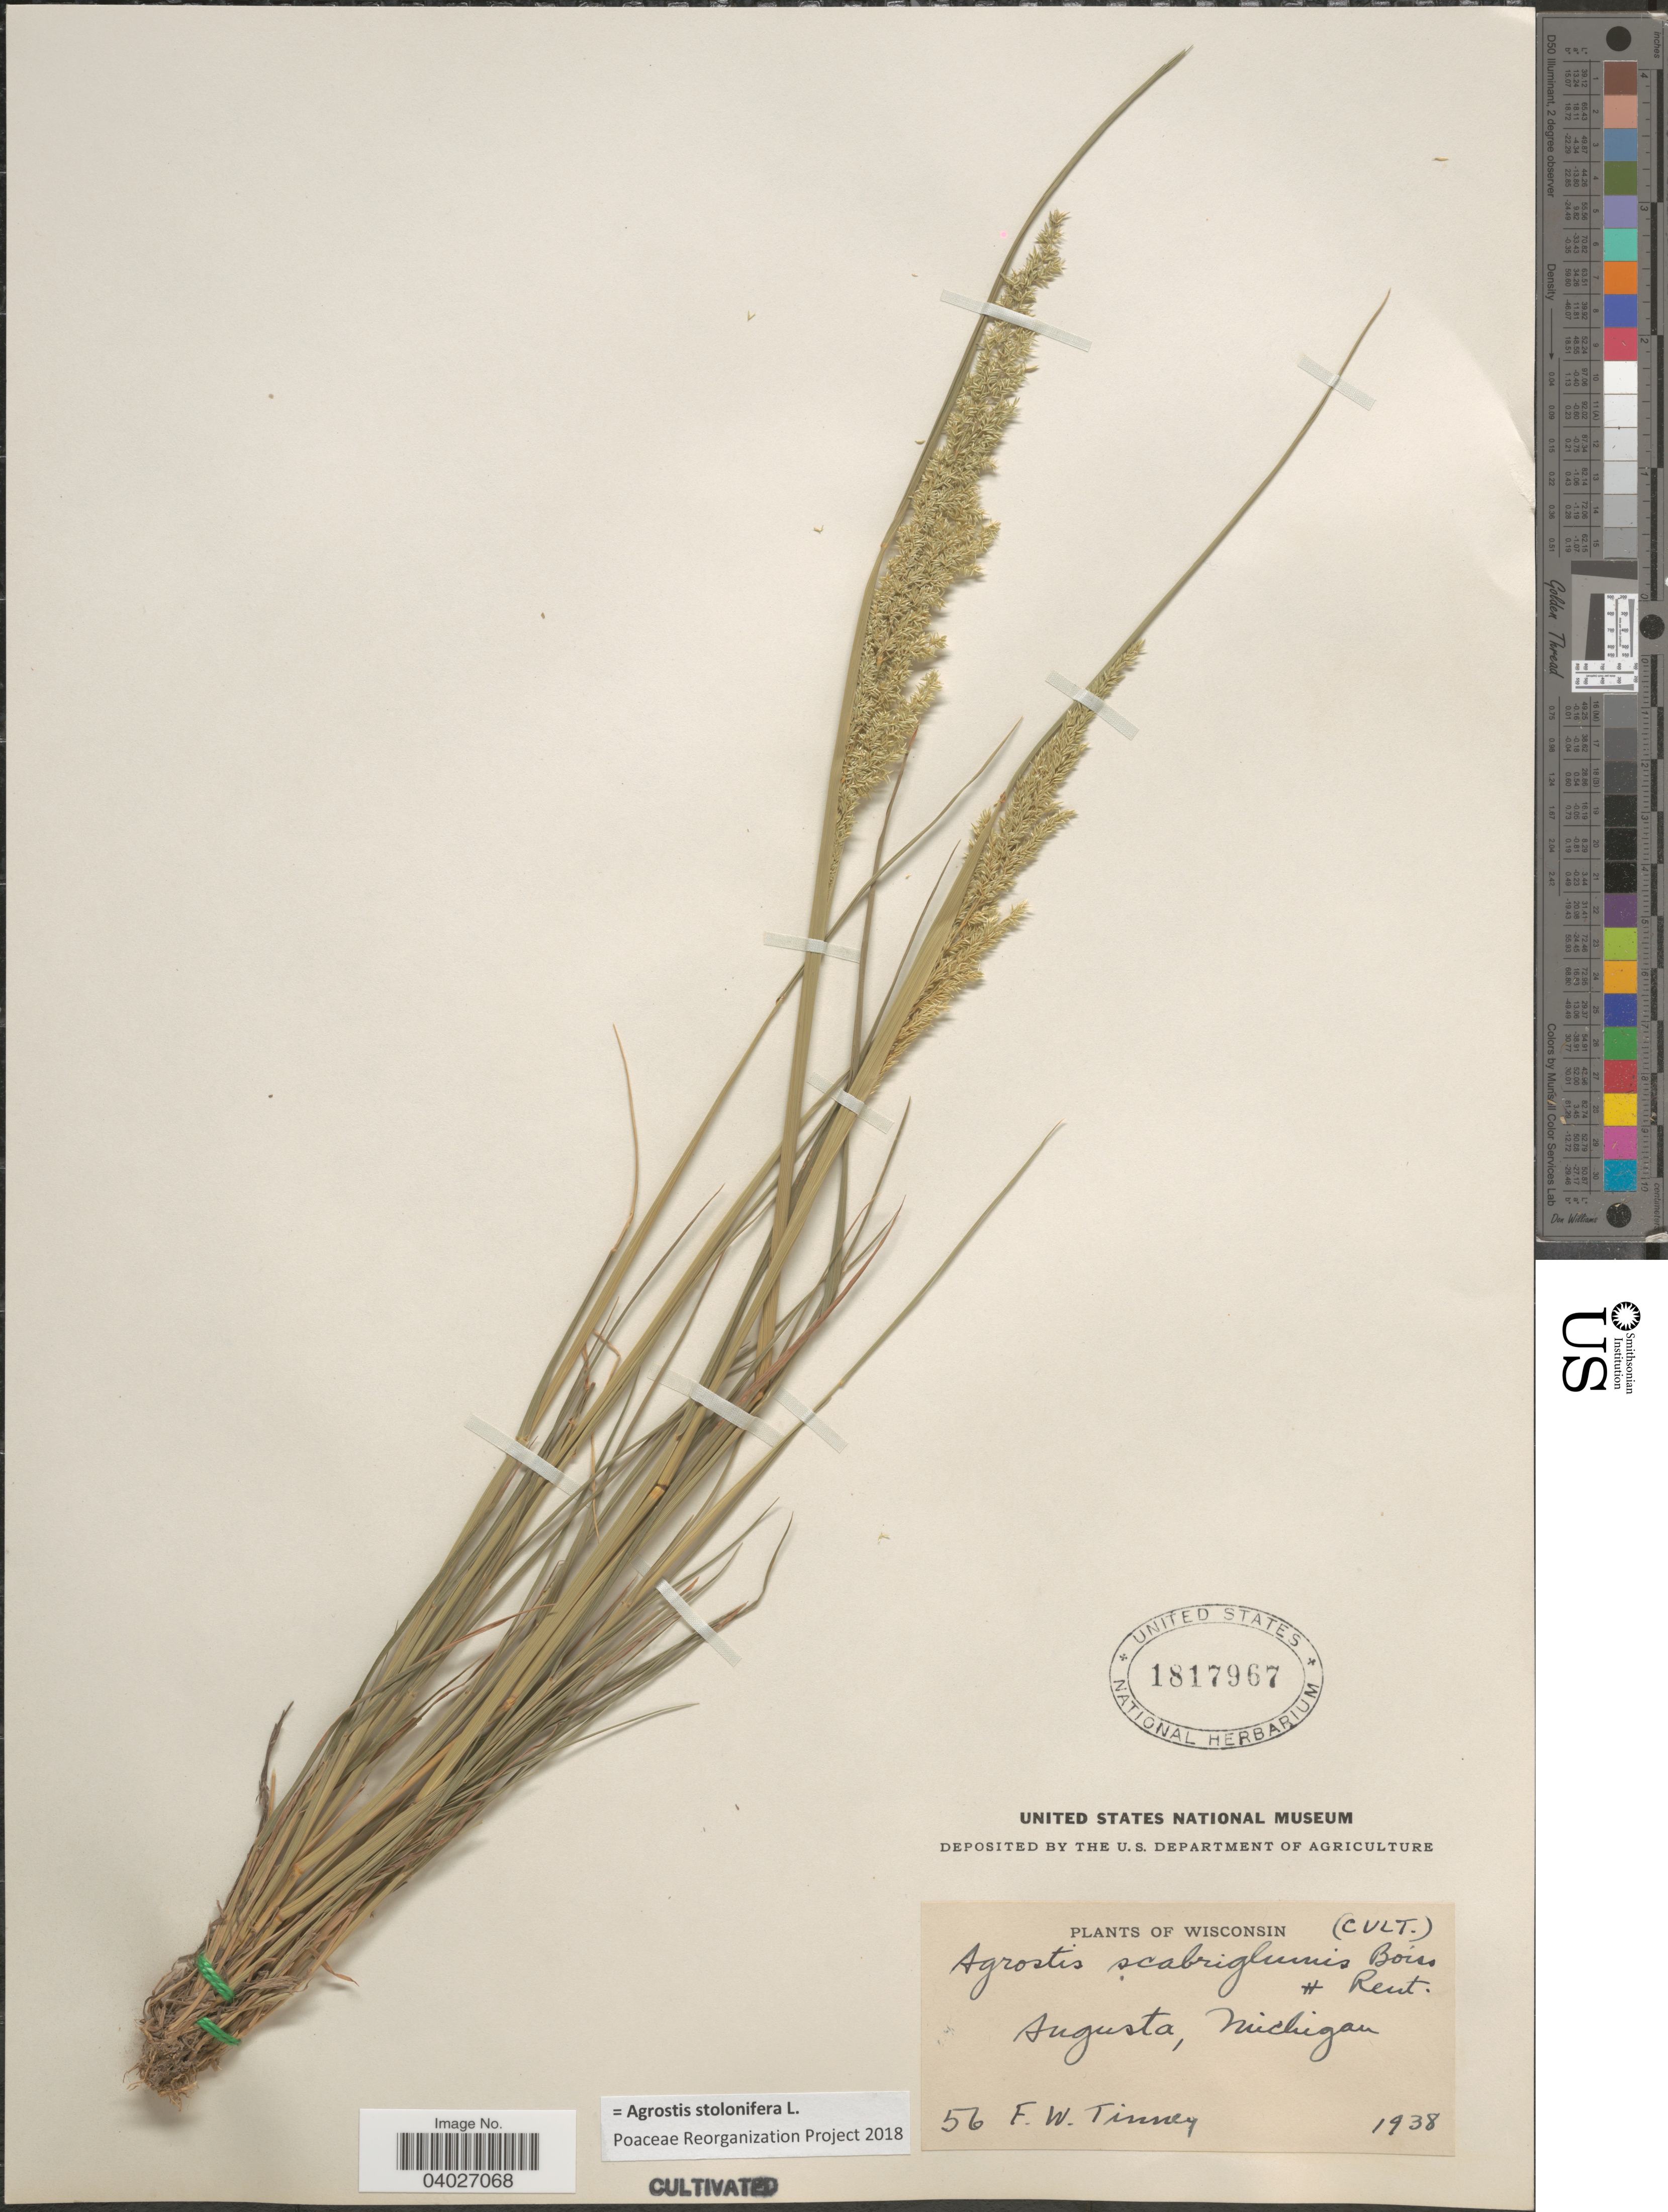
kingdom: Plantae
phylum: Tracheophyta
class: Liliopsida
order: Poales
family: Poaceae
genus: Agrostis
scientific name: Agrostis stolonifera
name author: L.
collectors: F. Tinney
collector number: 56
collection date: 1938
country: United States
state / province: Michigan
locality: Augusta.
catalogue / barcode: US 1817967